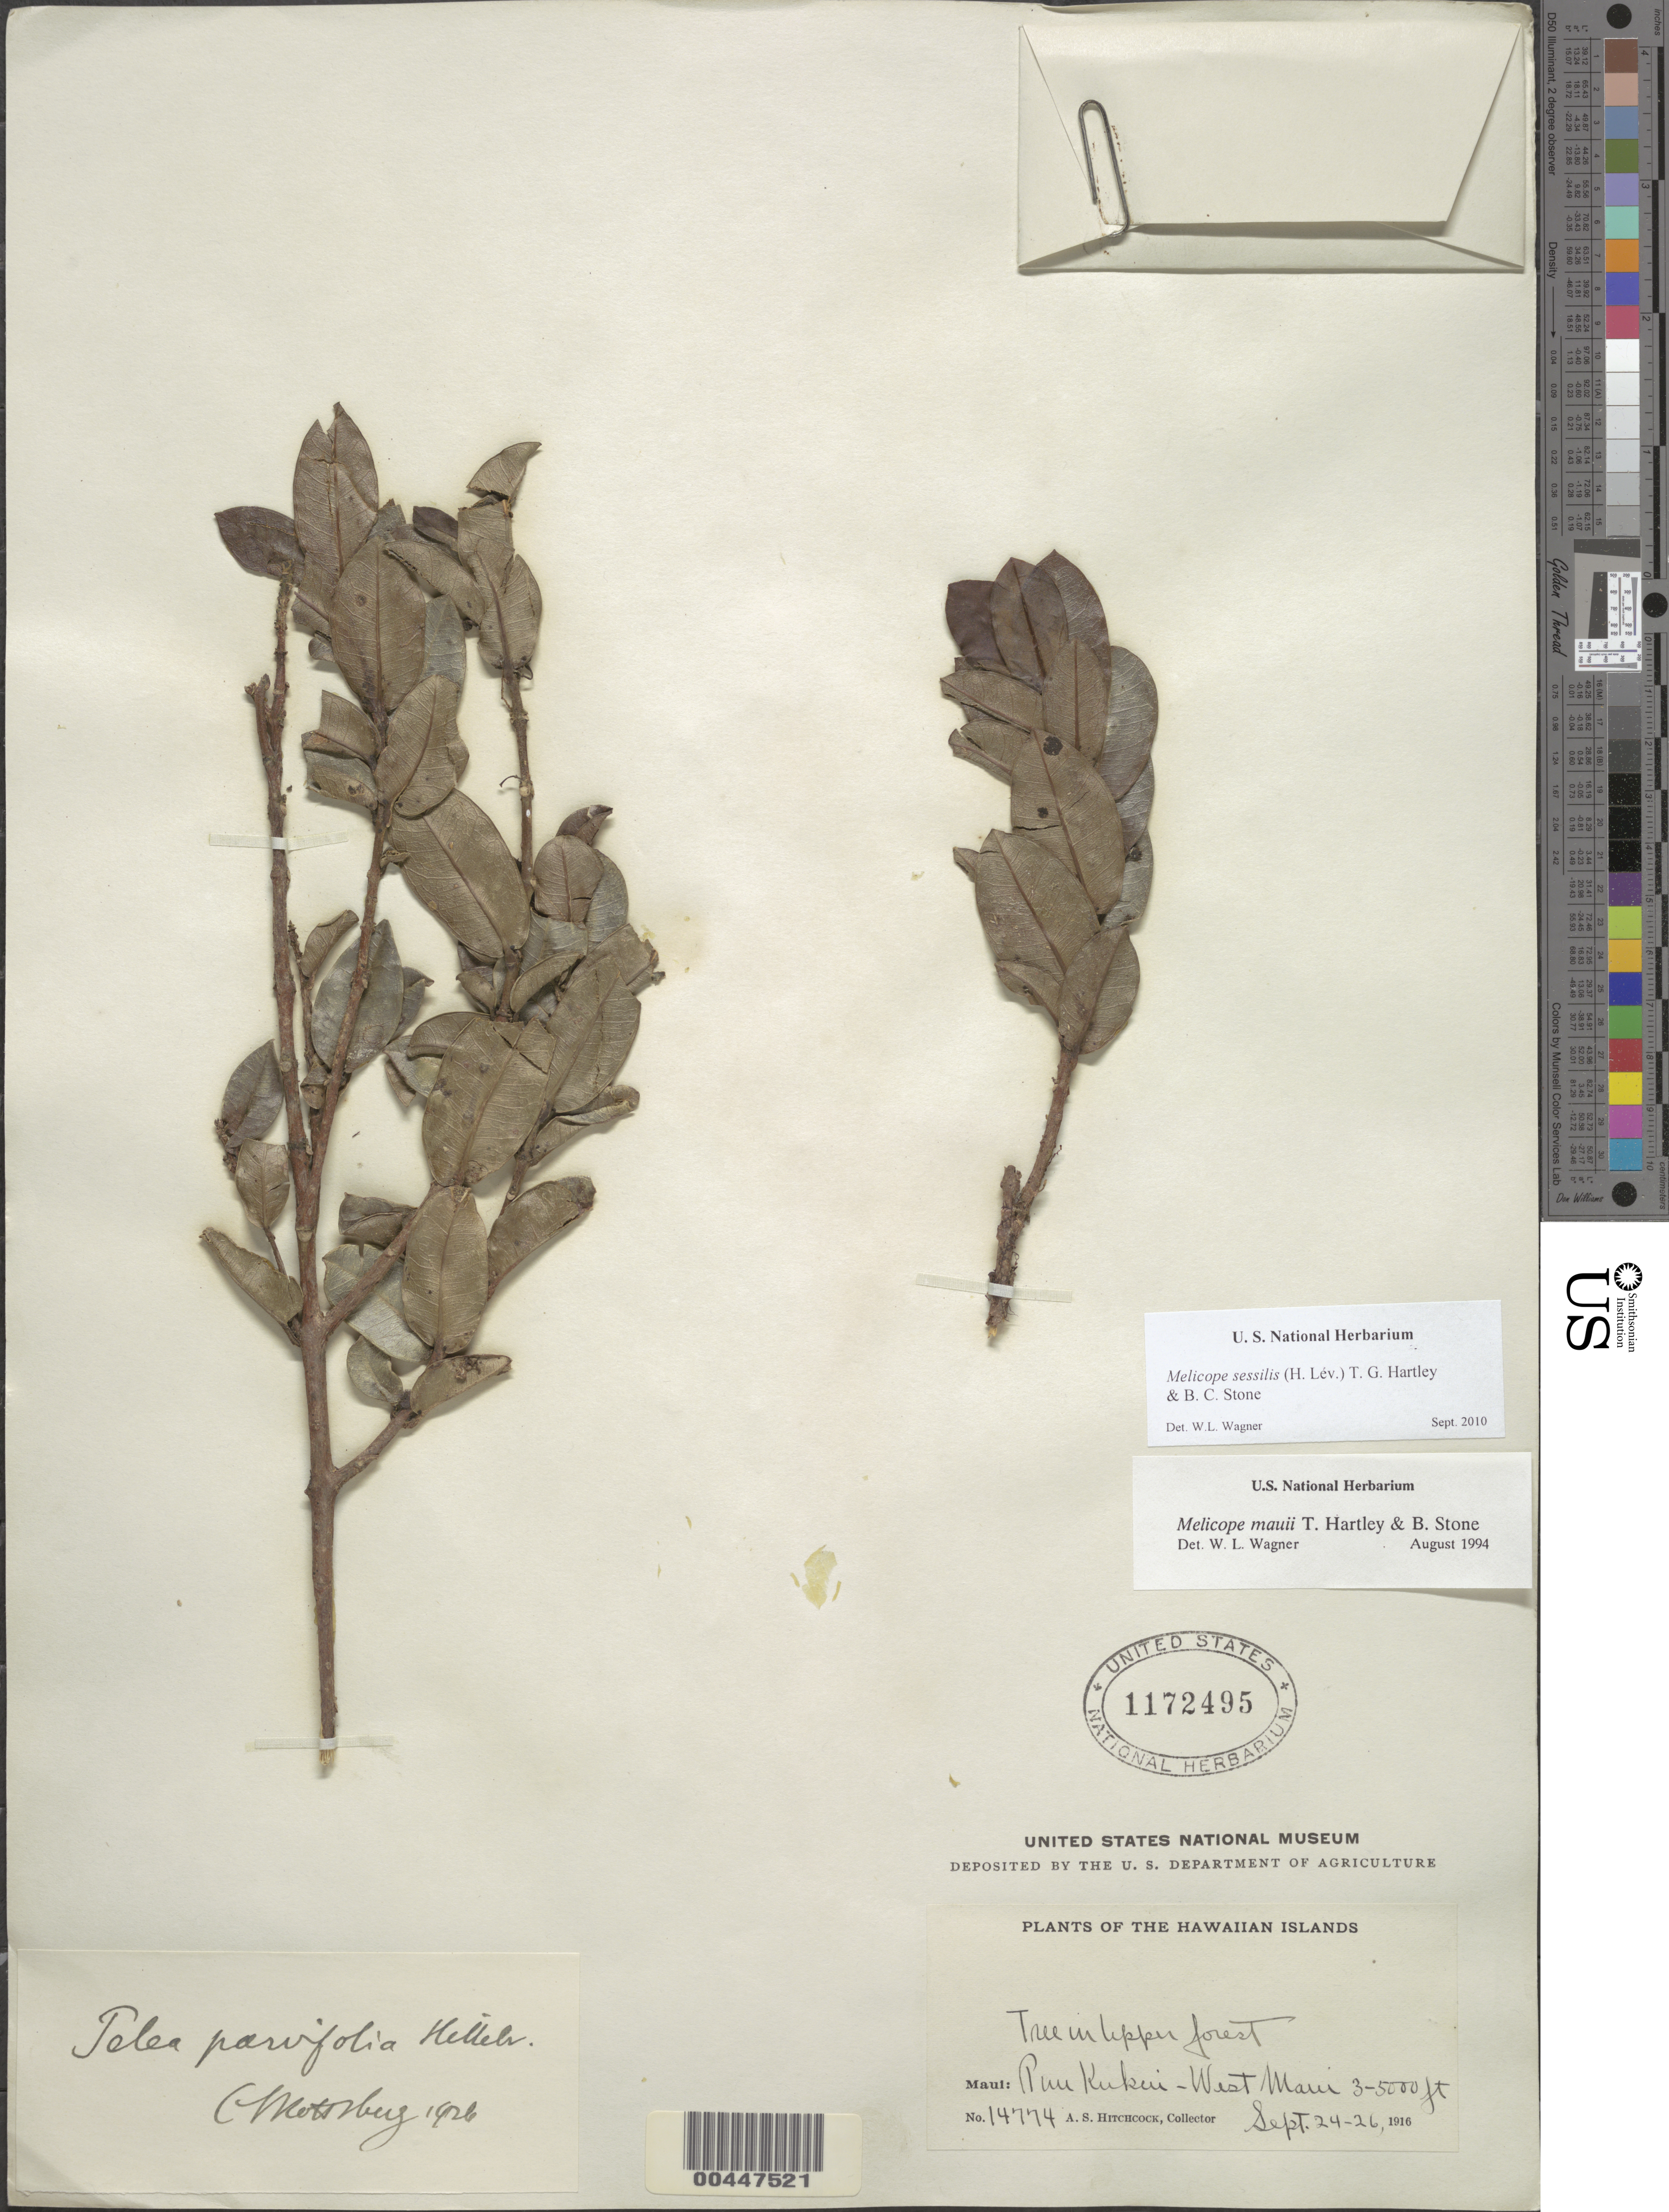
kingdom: Plantae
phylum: Tracheophyta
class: Magnoliopsida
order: Sapindales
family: Rutaceae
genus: Melicope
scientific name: Melicope sessilis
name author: (H. Lév.) T.G. Hartley & B.C. Stone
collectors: A. S. Hitchcock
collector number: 14774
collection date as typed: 24 Sep 1916 to 26 Sep 1916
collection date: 1916-09-24/1916-09-26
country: United States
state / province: Hawaii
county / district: Maui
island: Maui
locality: Puu Kukui, W Maui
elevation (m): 914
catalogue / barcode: US 1172495